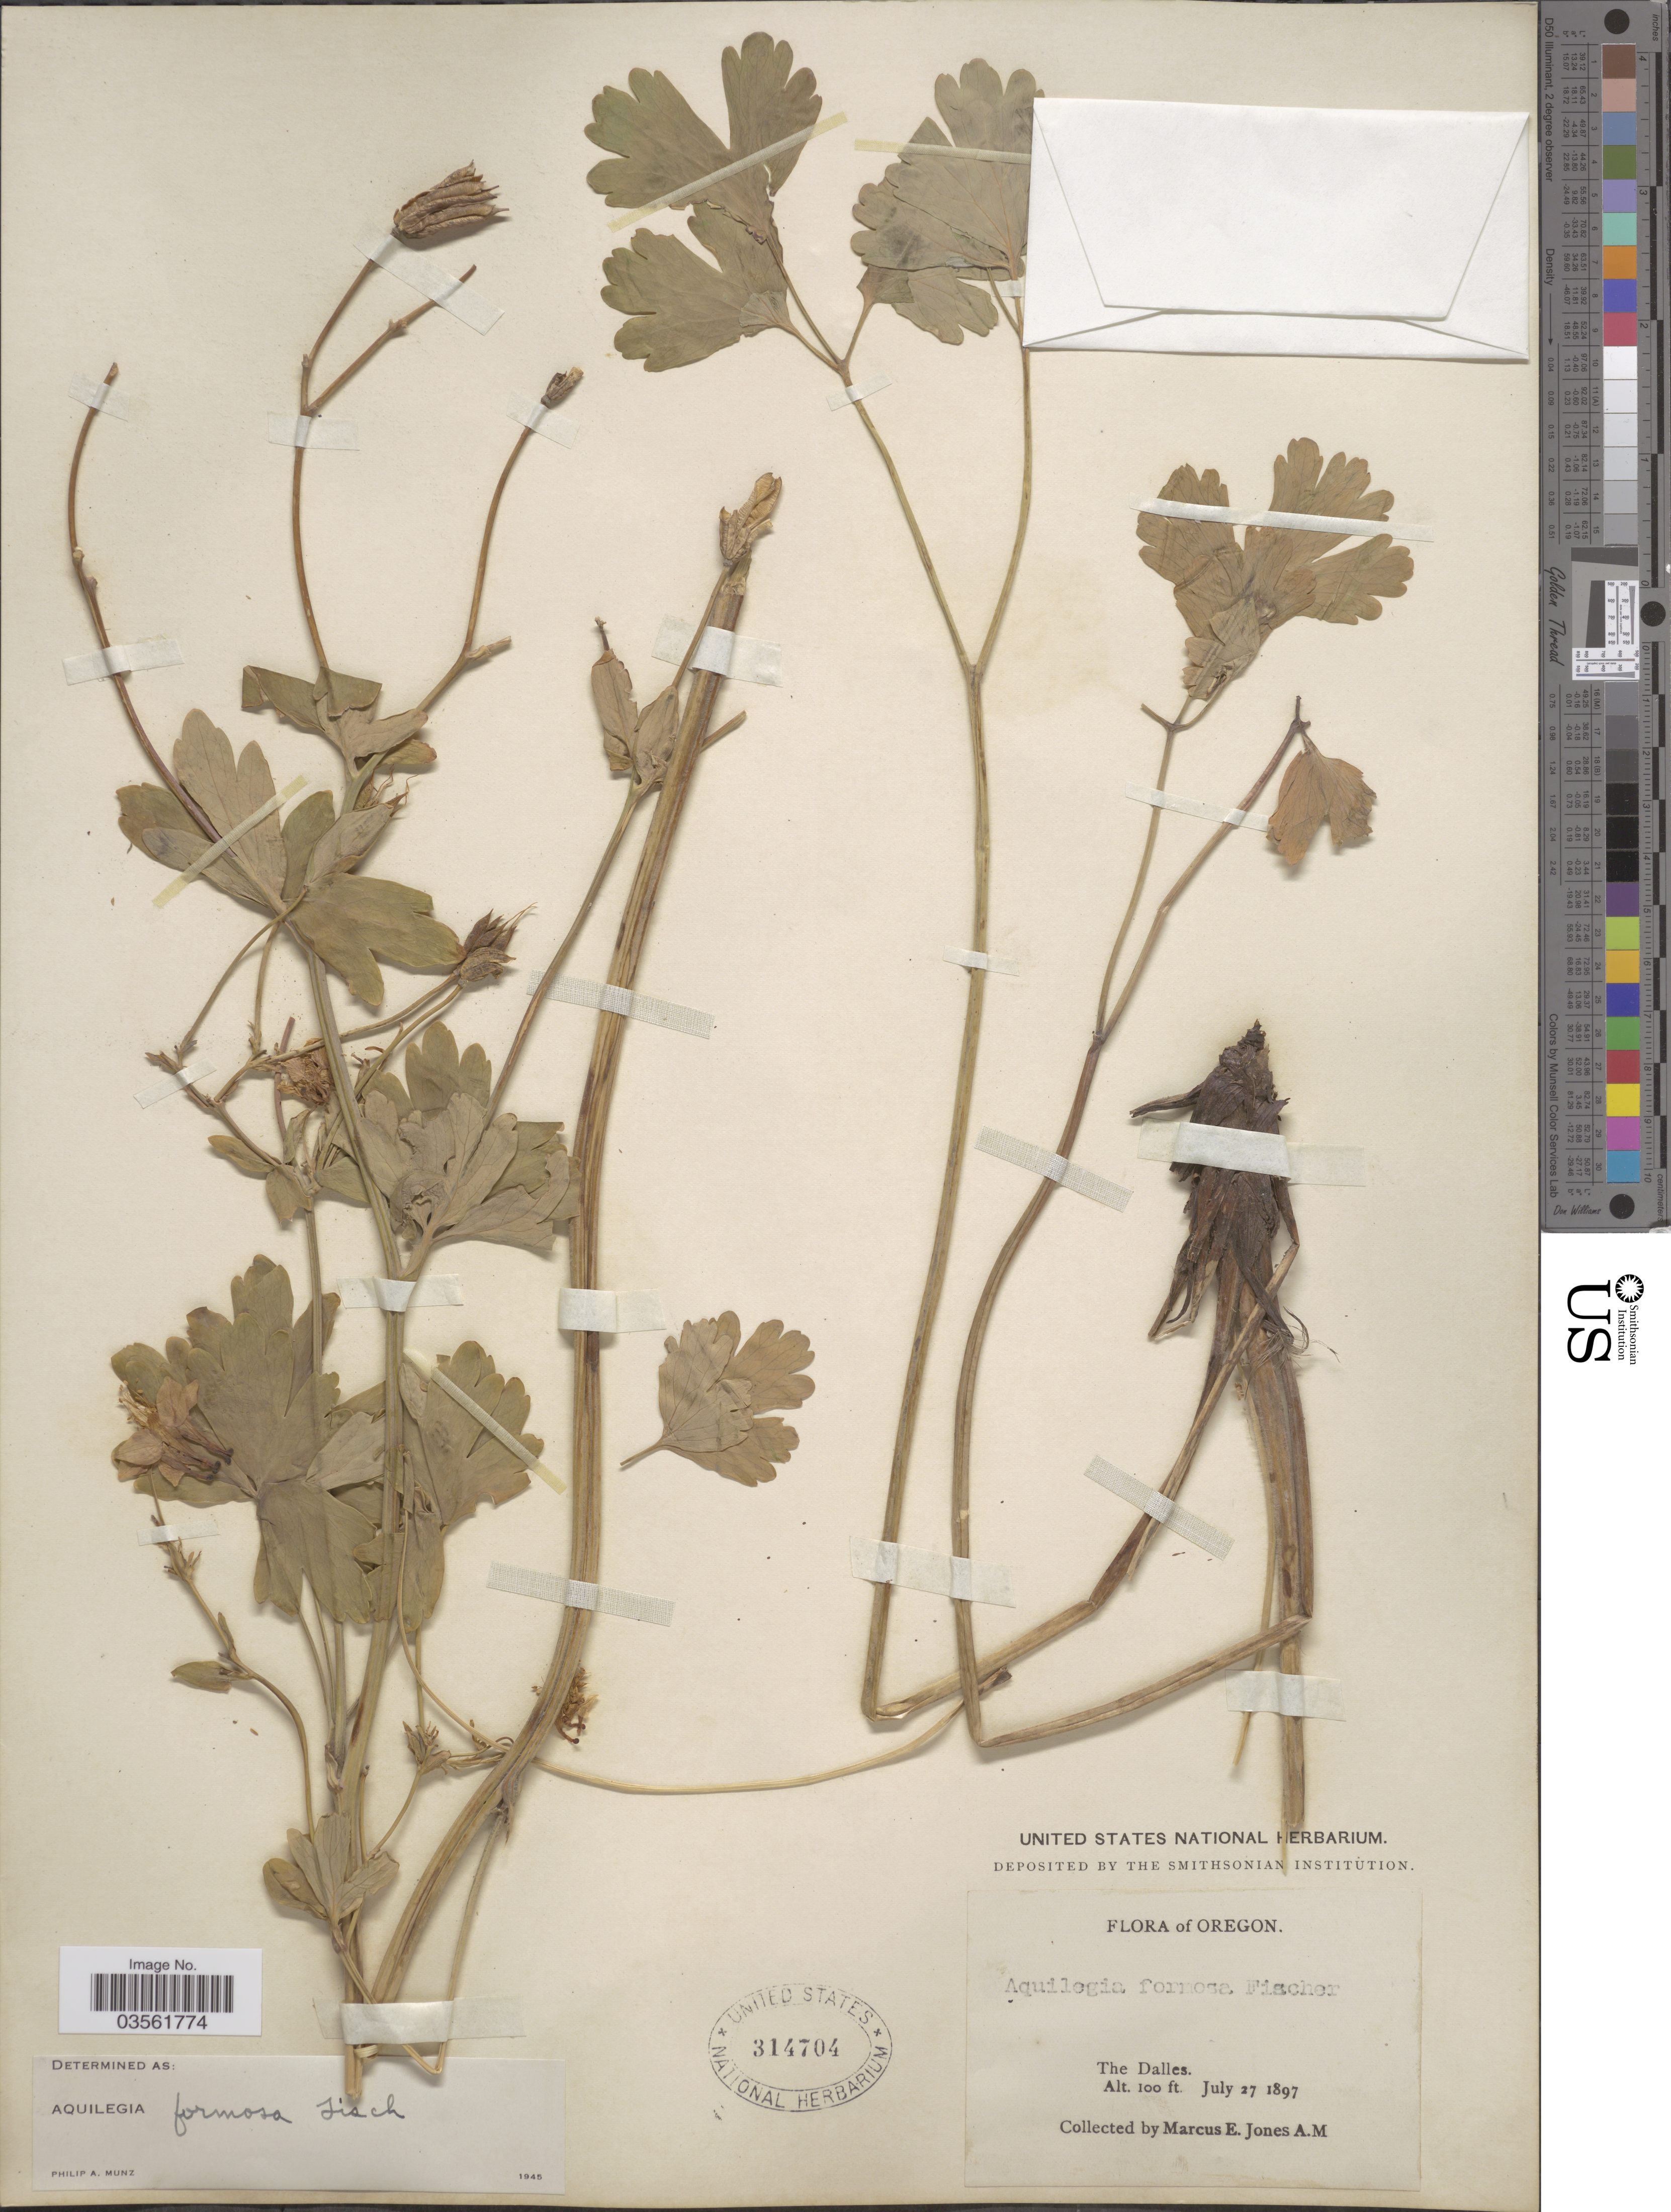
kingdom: Plantae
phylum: Tracheophyta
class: Magnoliopsida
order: Ranunculales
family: Ranunculaceae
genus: Aquilegia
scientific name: Aquilegia formosa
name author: Fisch. ex DC.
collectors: M. E. Jones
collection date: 1897-07-27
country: United States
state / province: Oregon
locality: The Dalles.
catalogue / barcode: US 314704